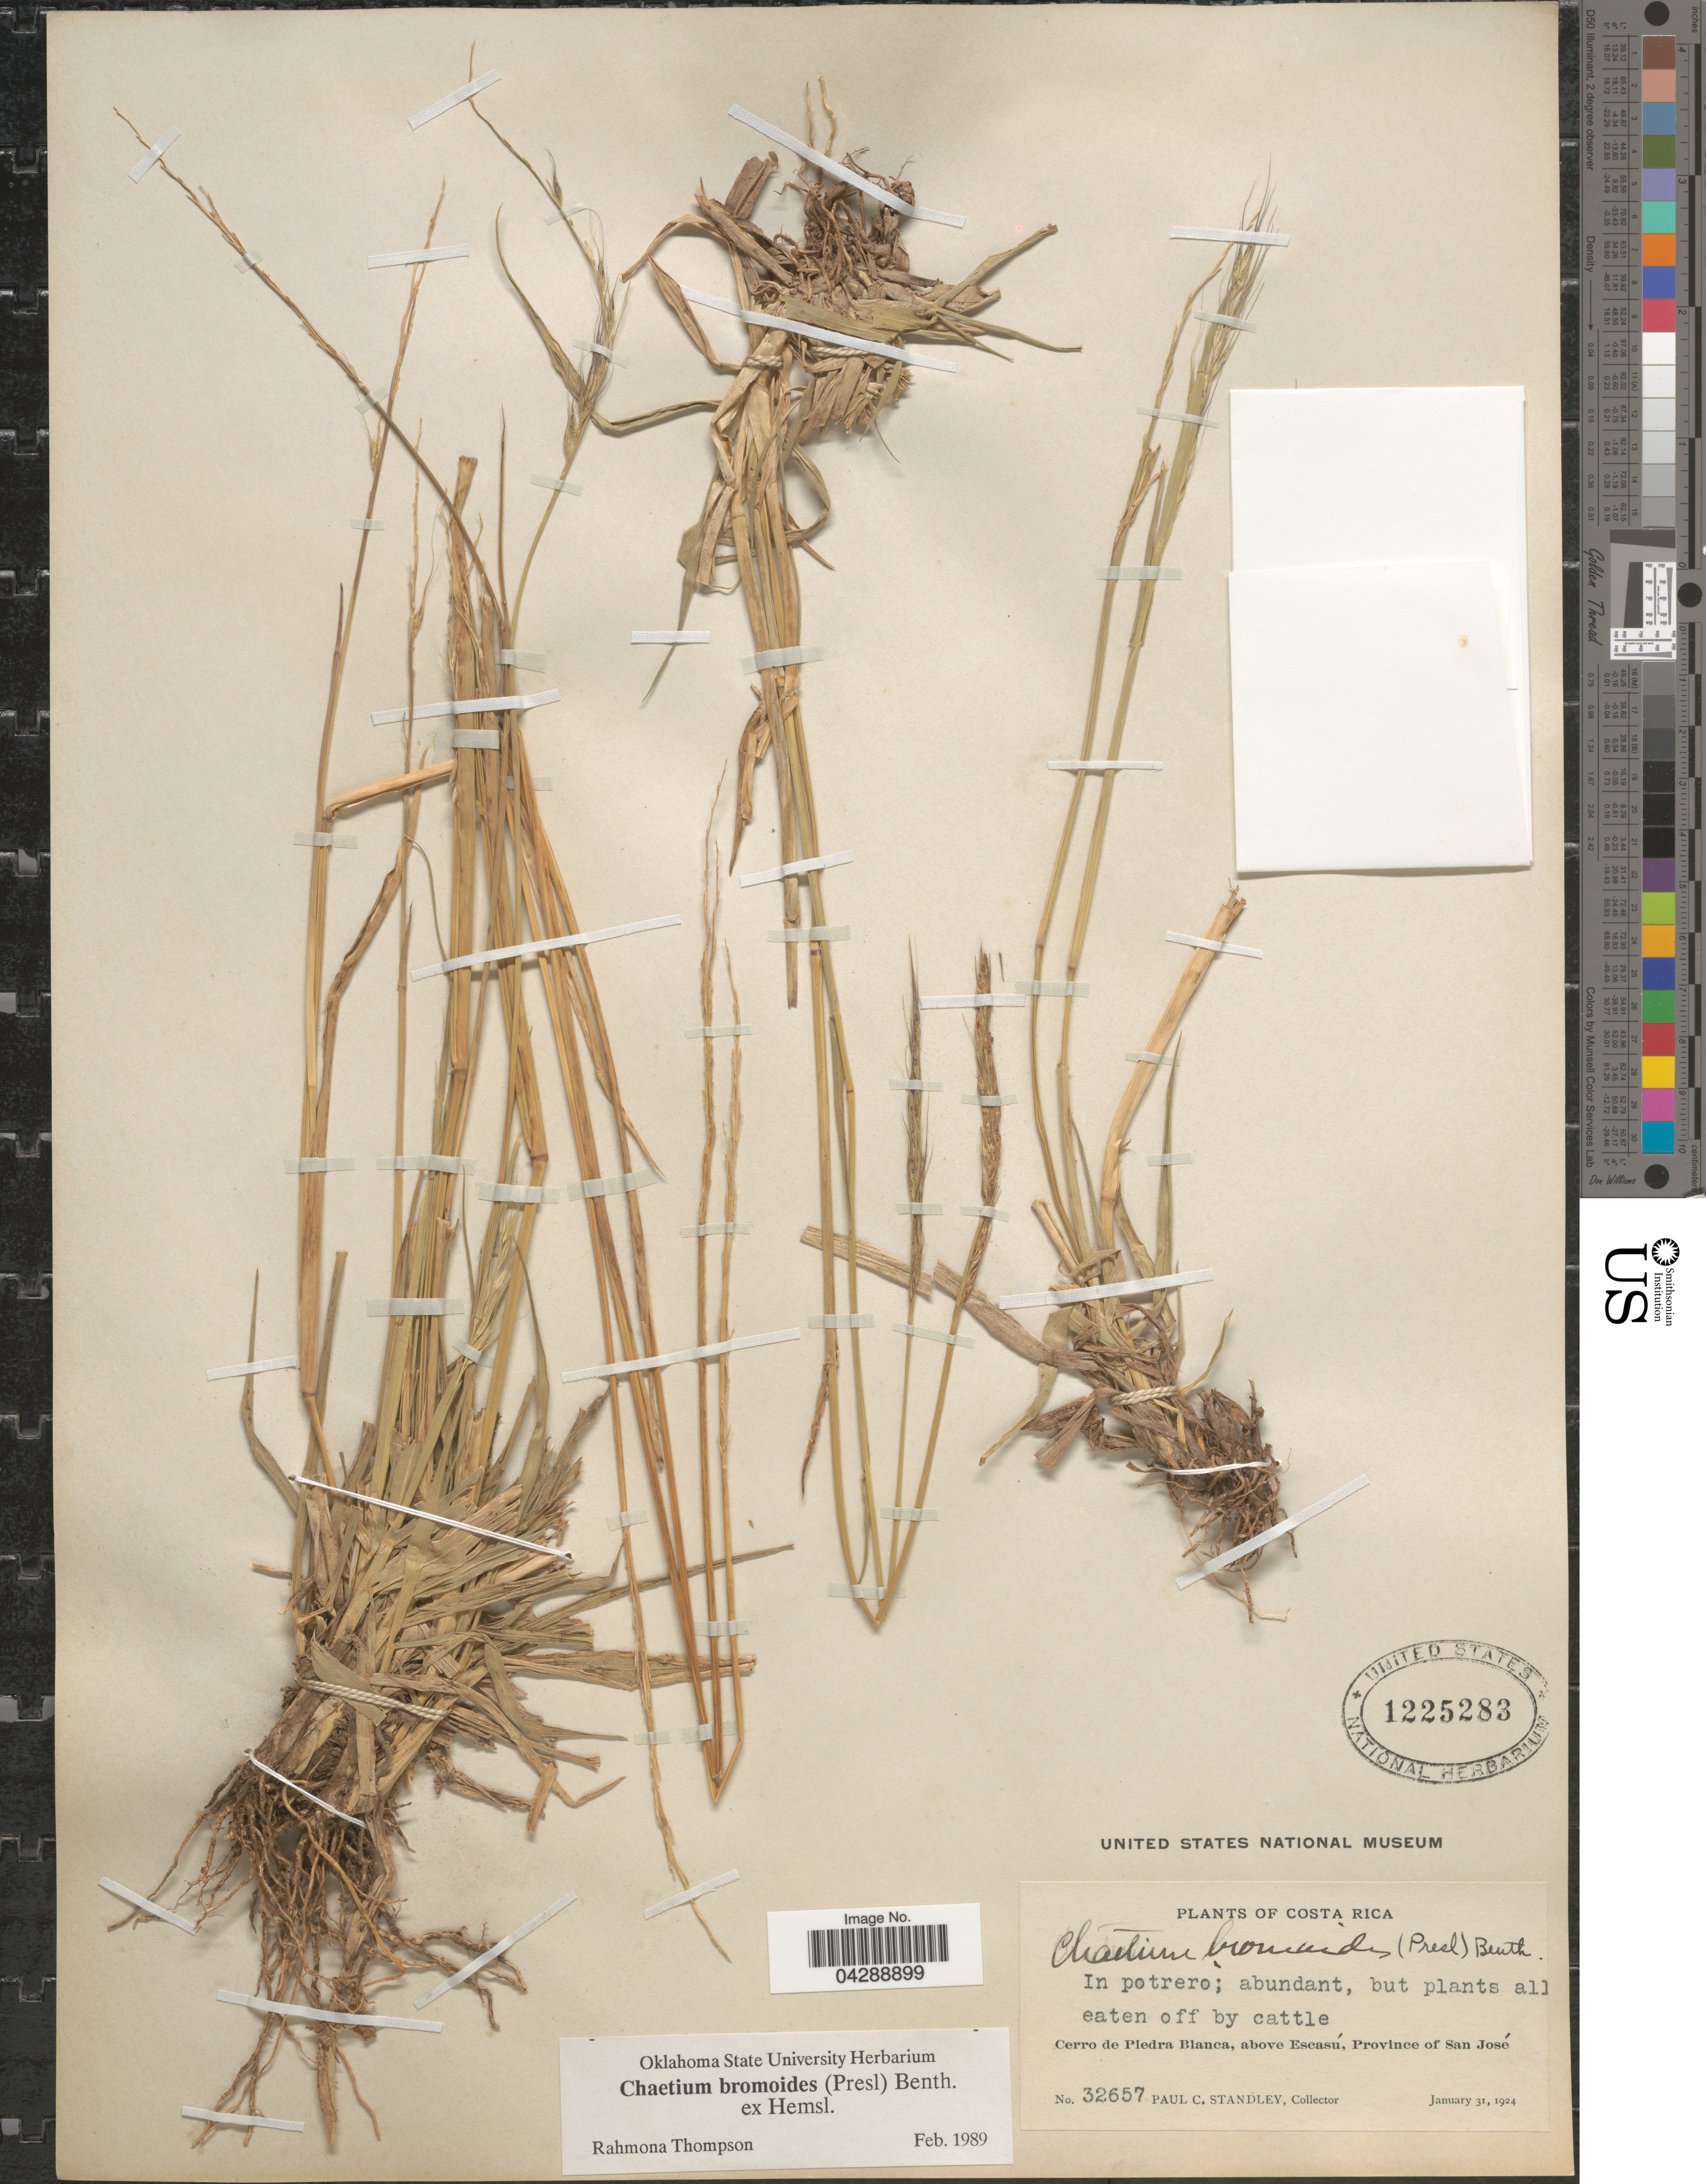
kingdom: Plantae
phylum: Tracheophyta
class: Liliopsida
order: Poales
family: Poaceae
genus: Chaetium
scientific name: Chaetium bromoides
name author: (J. Presl) Benth. ex Hemsl.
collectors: P. C. Standley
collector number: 32657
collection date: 1924-01-31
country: Costa Rica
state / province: San José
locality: In potrero; abundant. Cerro de Piedra Blanca, above Escasú.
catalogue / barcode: US 1225283